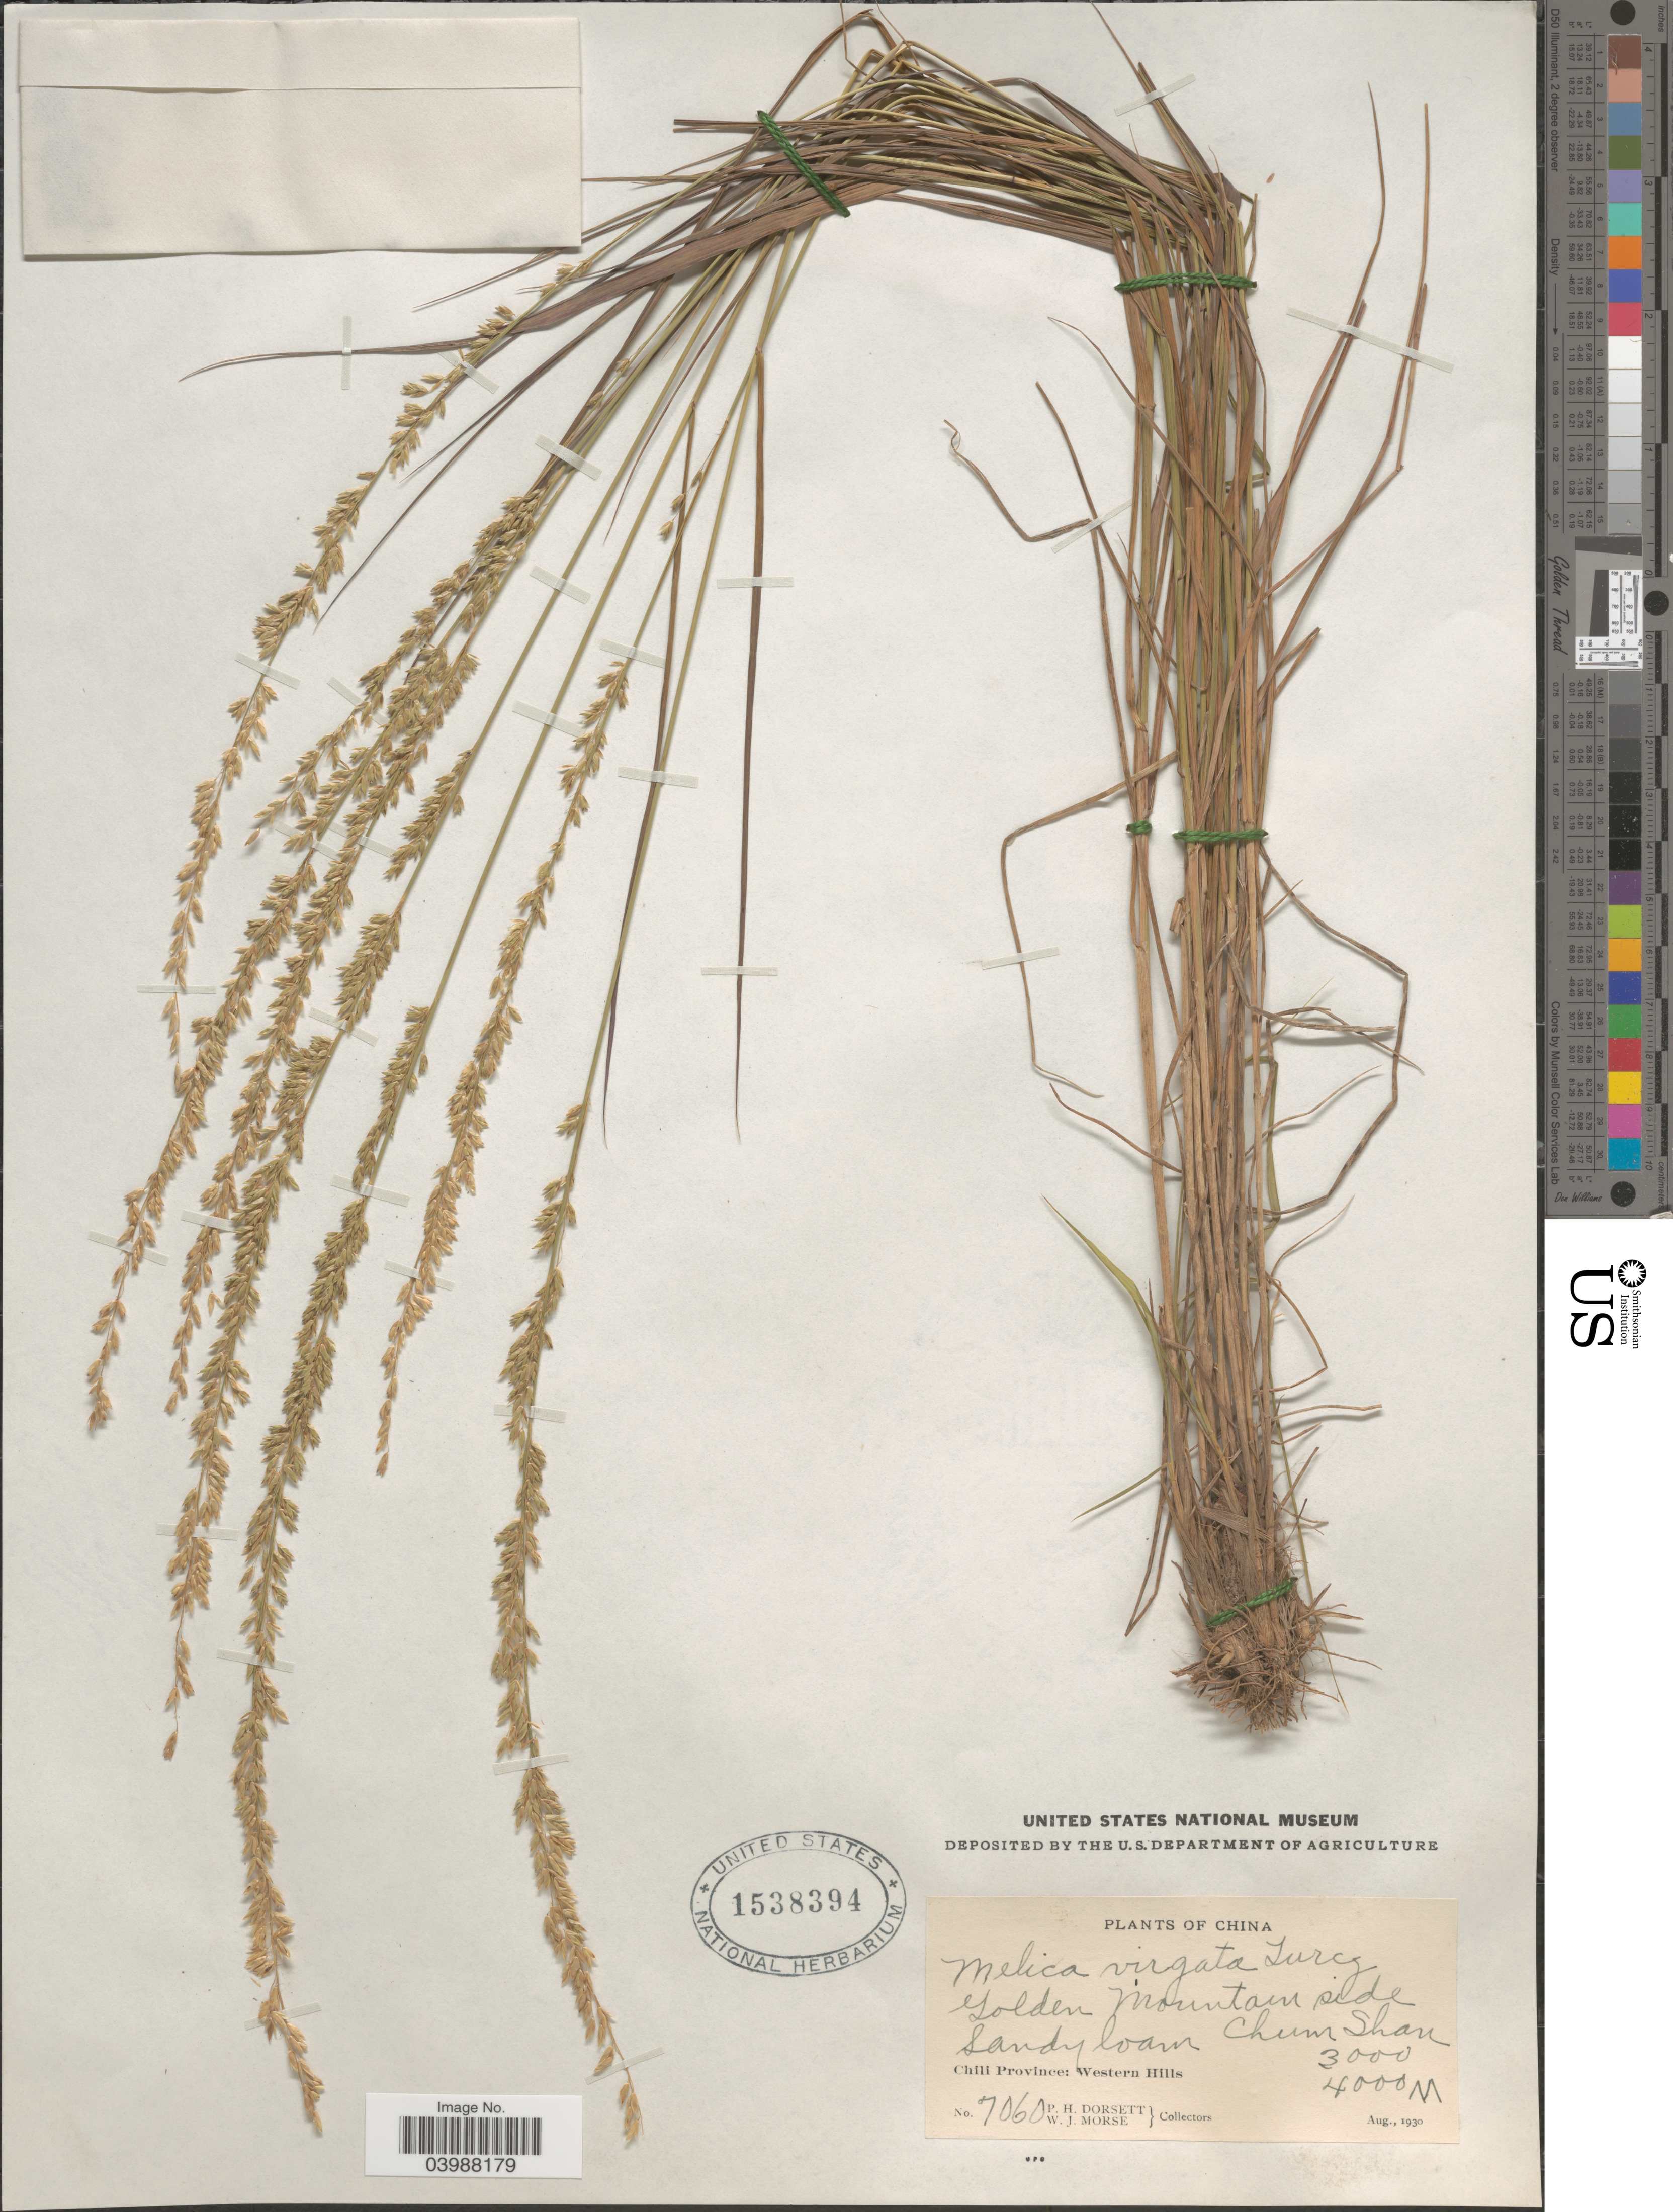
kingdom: Plantae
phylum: Tracheophyta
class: Liliopsida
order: Poales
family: Poaceae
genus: Melica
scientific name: Melica virgata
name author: Turcz. ex Trin.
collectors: P. H. Dorsett & W. J. Morse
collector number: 7060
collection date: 1930-08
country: China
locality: Golden Mountain side. Chum Shan. Chili Province: Western Hills.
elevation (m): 3000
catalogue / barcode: US 1538394